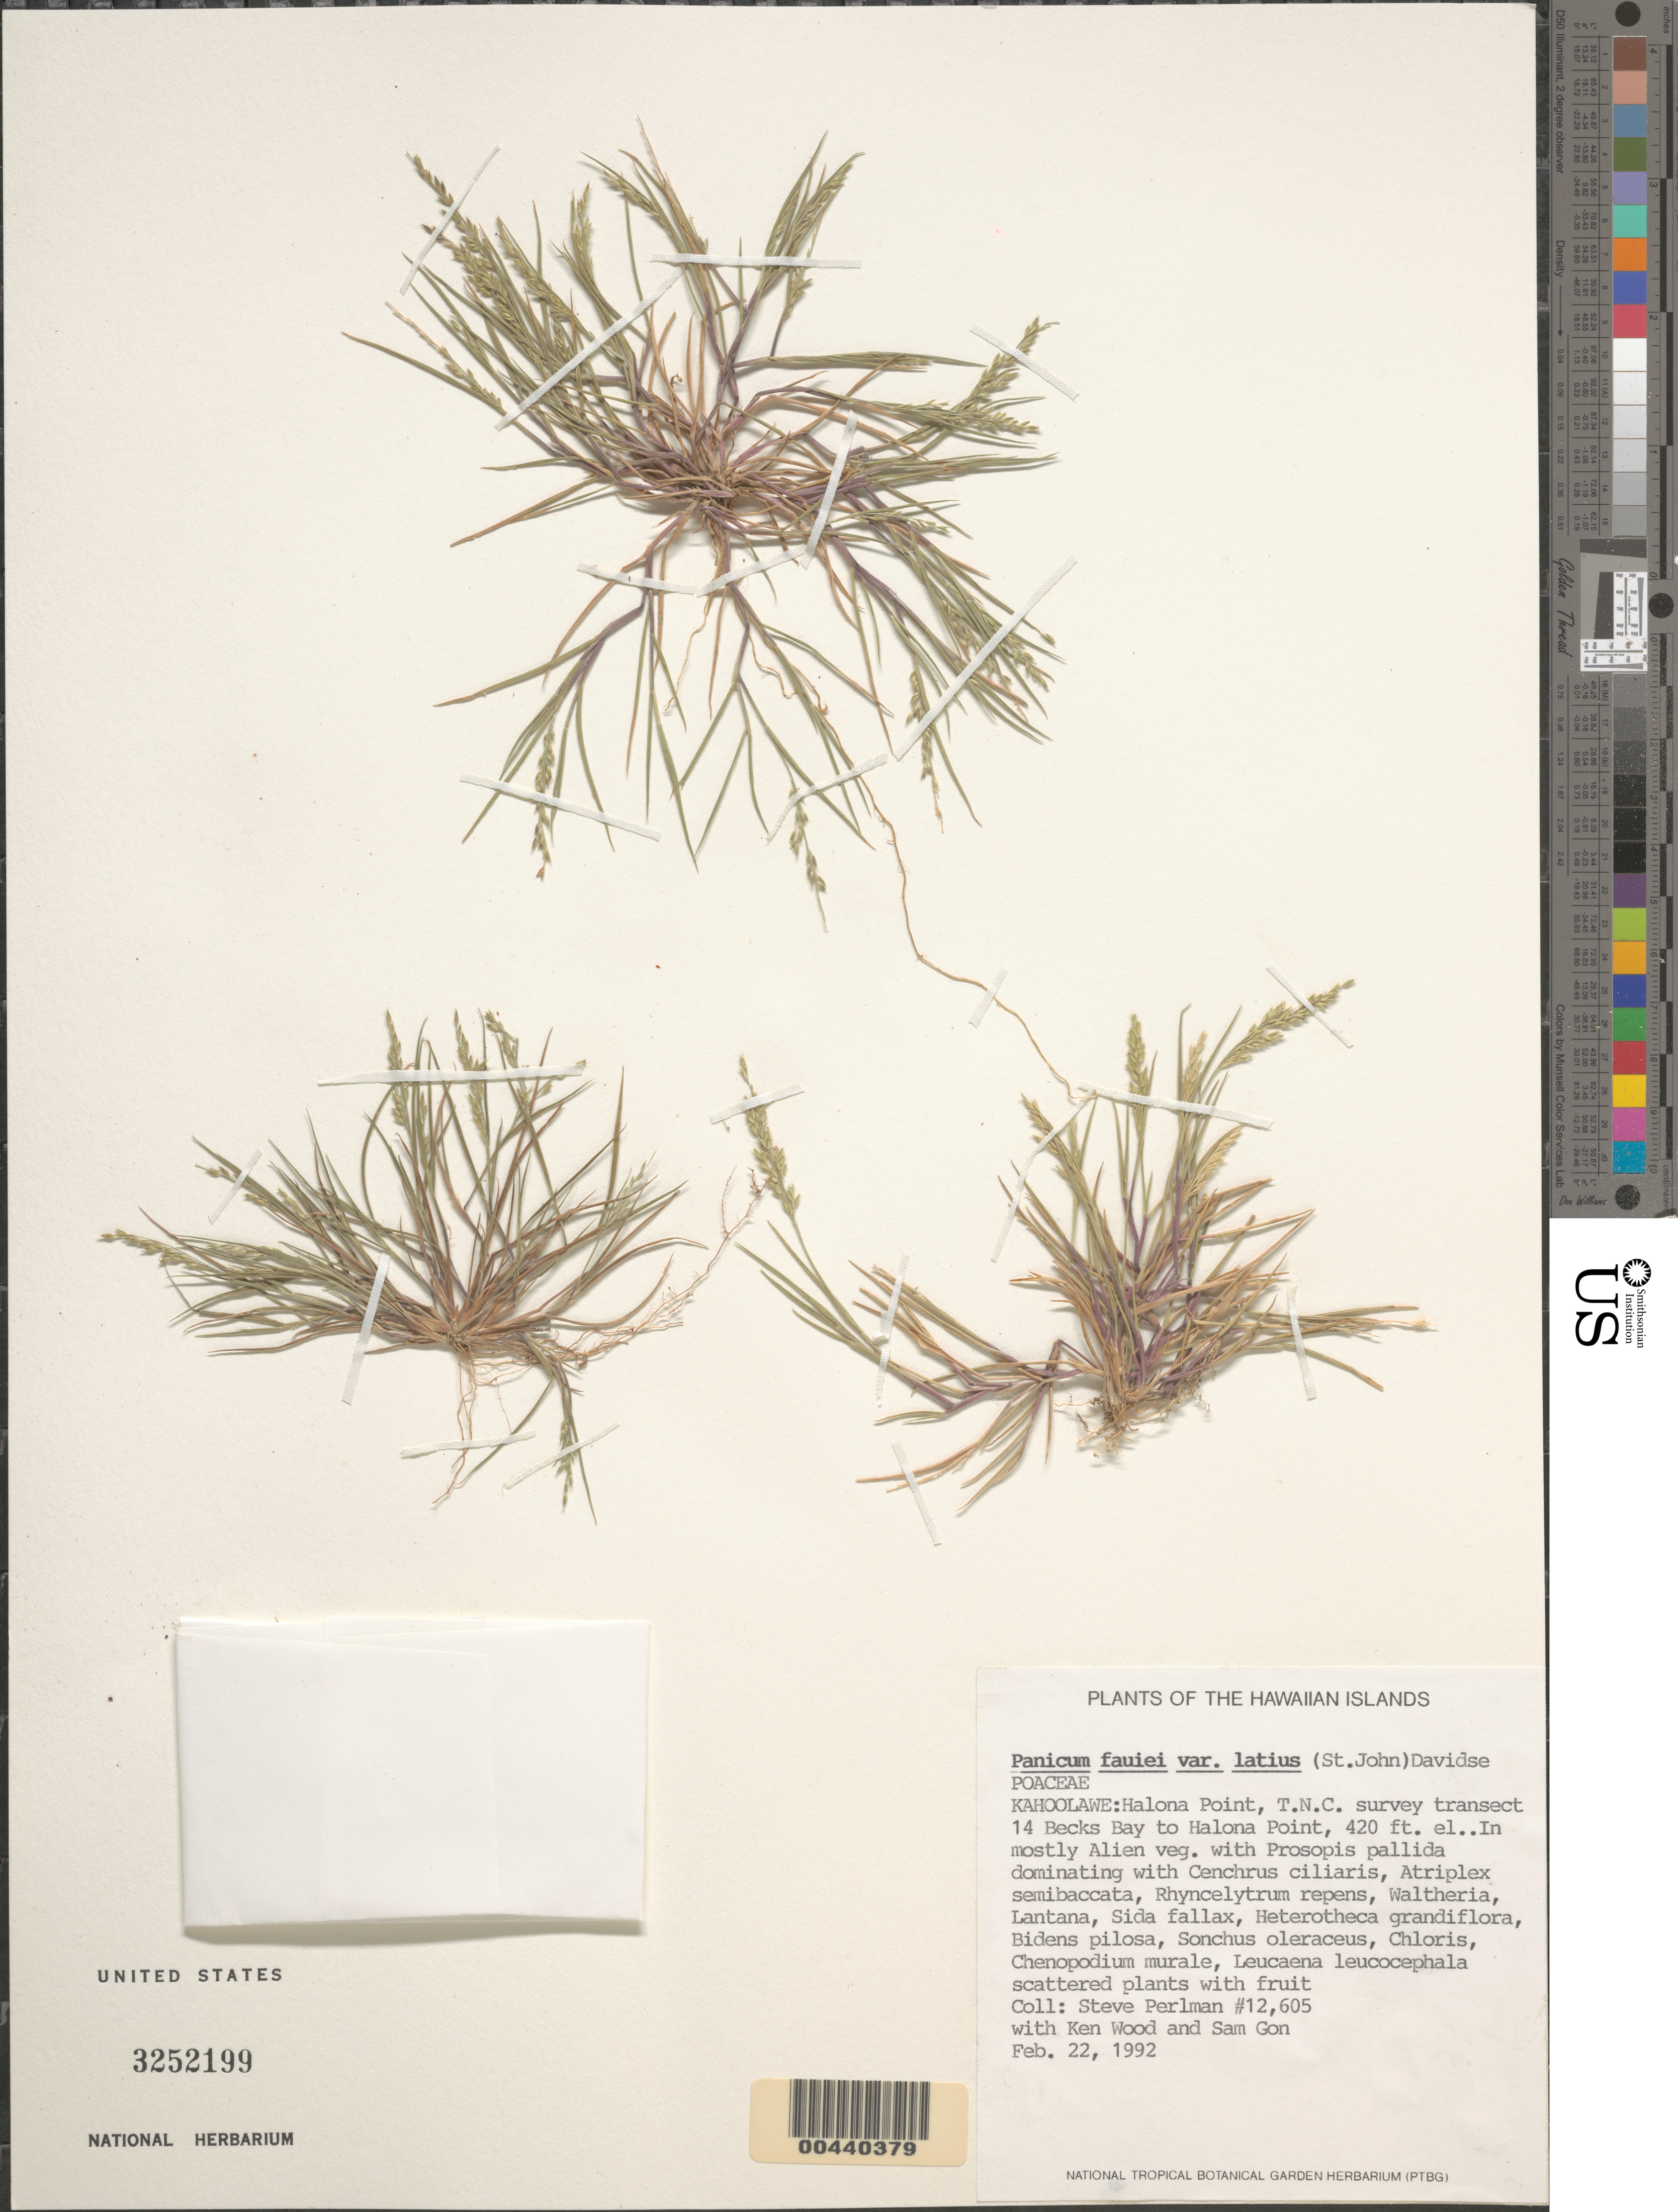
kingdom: Plantae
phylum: Tracheophyta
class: Liliopsida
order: Poales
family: Poaceae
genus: Panicum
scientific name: Panicum fauriei var. latius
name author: (H. St. John) Davidse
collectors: S. P. Perlman, K. Wood & S. Gon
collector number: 12605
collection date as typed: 22 Feb 1992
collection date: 1992-02-22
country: United States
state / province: Hawaii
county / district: Maui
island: Kaho'olawe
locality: Halona Point, T.N.C. survey transect 14 Becks Bay to Halona Point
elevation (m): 128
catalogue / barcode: US 3252199